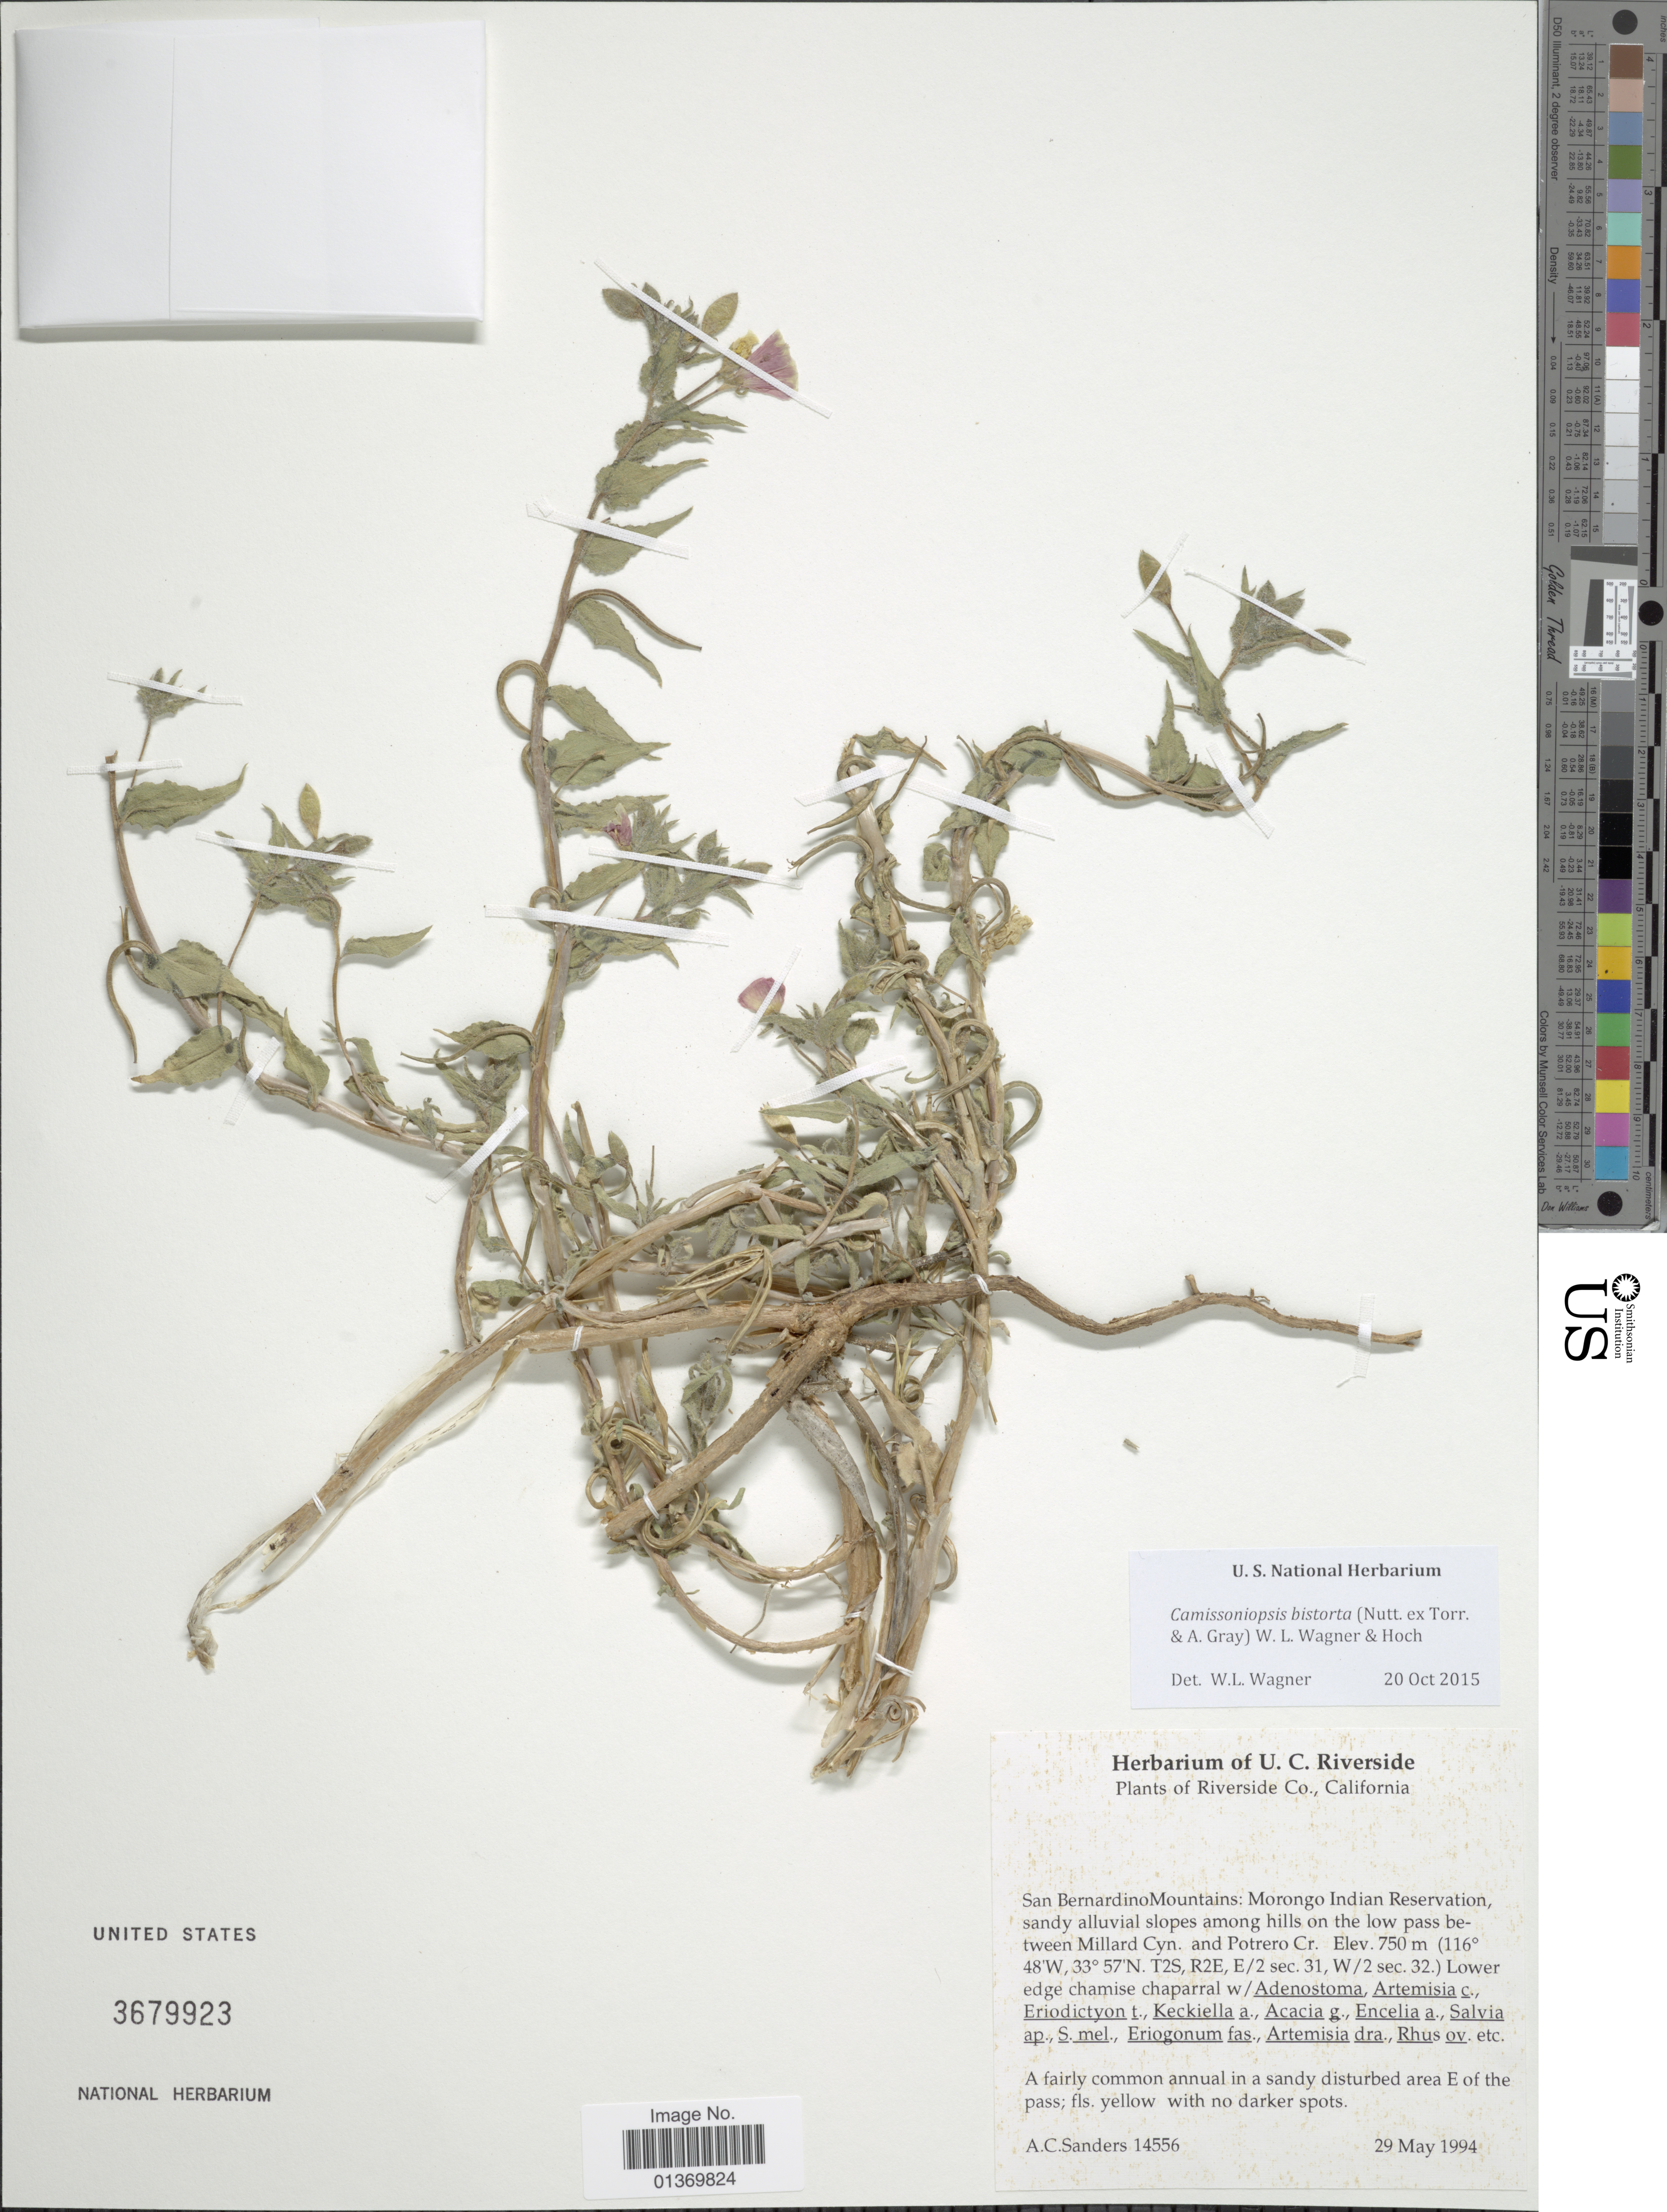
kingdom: Plantae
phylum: Tracheophyta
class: Magnoliopsida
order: Myrtales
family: Onagraceae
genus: Camissoniopsis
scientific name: Camissoniopsis bistorta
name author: (Nutt. ex Torr. & A. Gray) W.L. Wagner & Hoch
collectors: A. Sanders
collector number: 14556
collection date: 1994-05-29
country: United States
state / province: California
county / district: Riverside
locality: Riverside Co., San Bernardino Mountains: Morongo Indian Reservation, sandy alluvial slopes among hills on the low pass between Millard Cyn and Potrero Cr., T2S, R2E, E/2 sec. 31, W/2 sec. 32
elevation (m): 750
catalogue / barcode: US 3679923